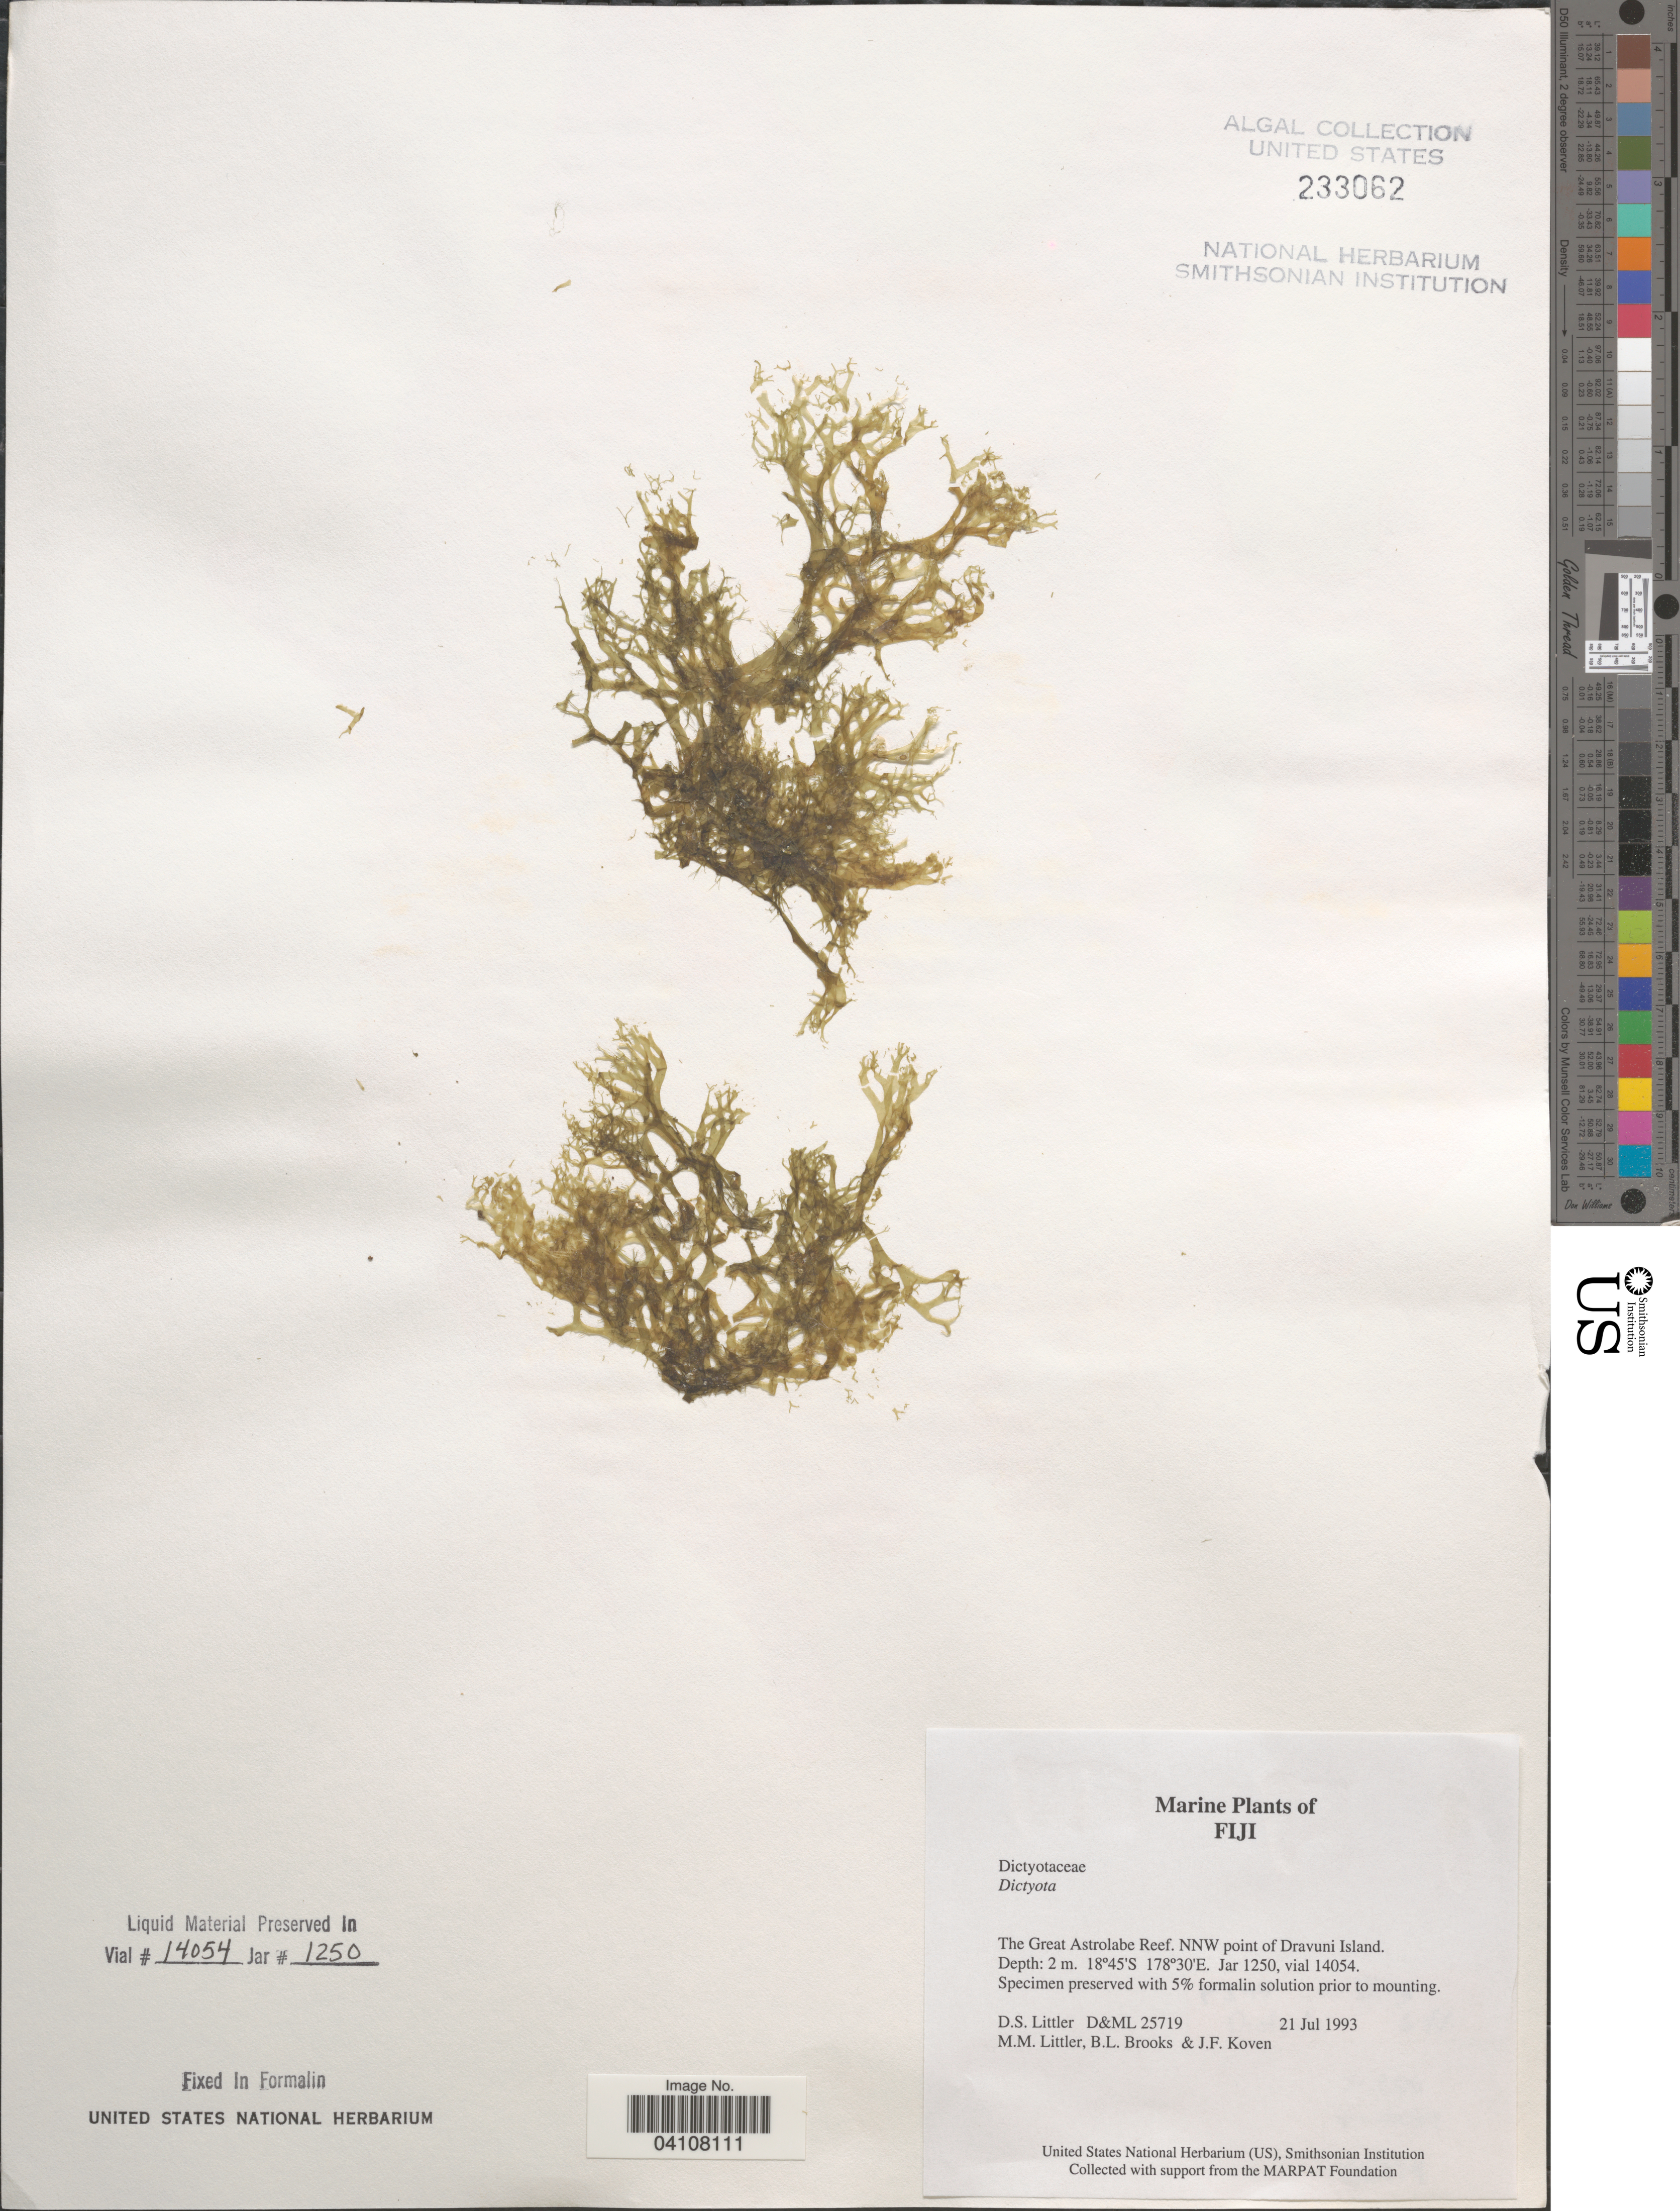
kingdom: Chromista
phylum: Ochrophyta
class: Phaeophyceae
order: Dictyotales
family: Dictyotaceae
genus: Dictyota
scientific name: Dictyota sp.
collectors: D. S. Littler, B. Brooks & J. Koven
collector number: D&ML25719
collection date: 1993-07-21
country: Fiji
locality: The Great Astrolabe Reef. NNW point of Dravuni Island.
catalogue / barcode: US 233062